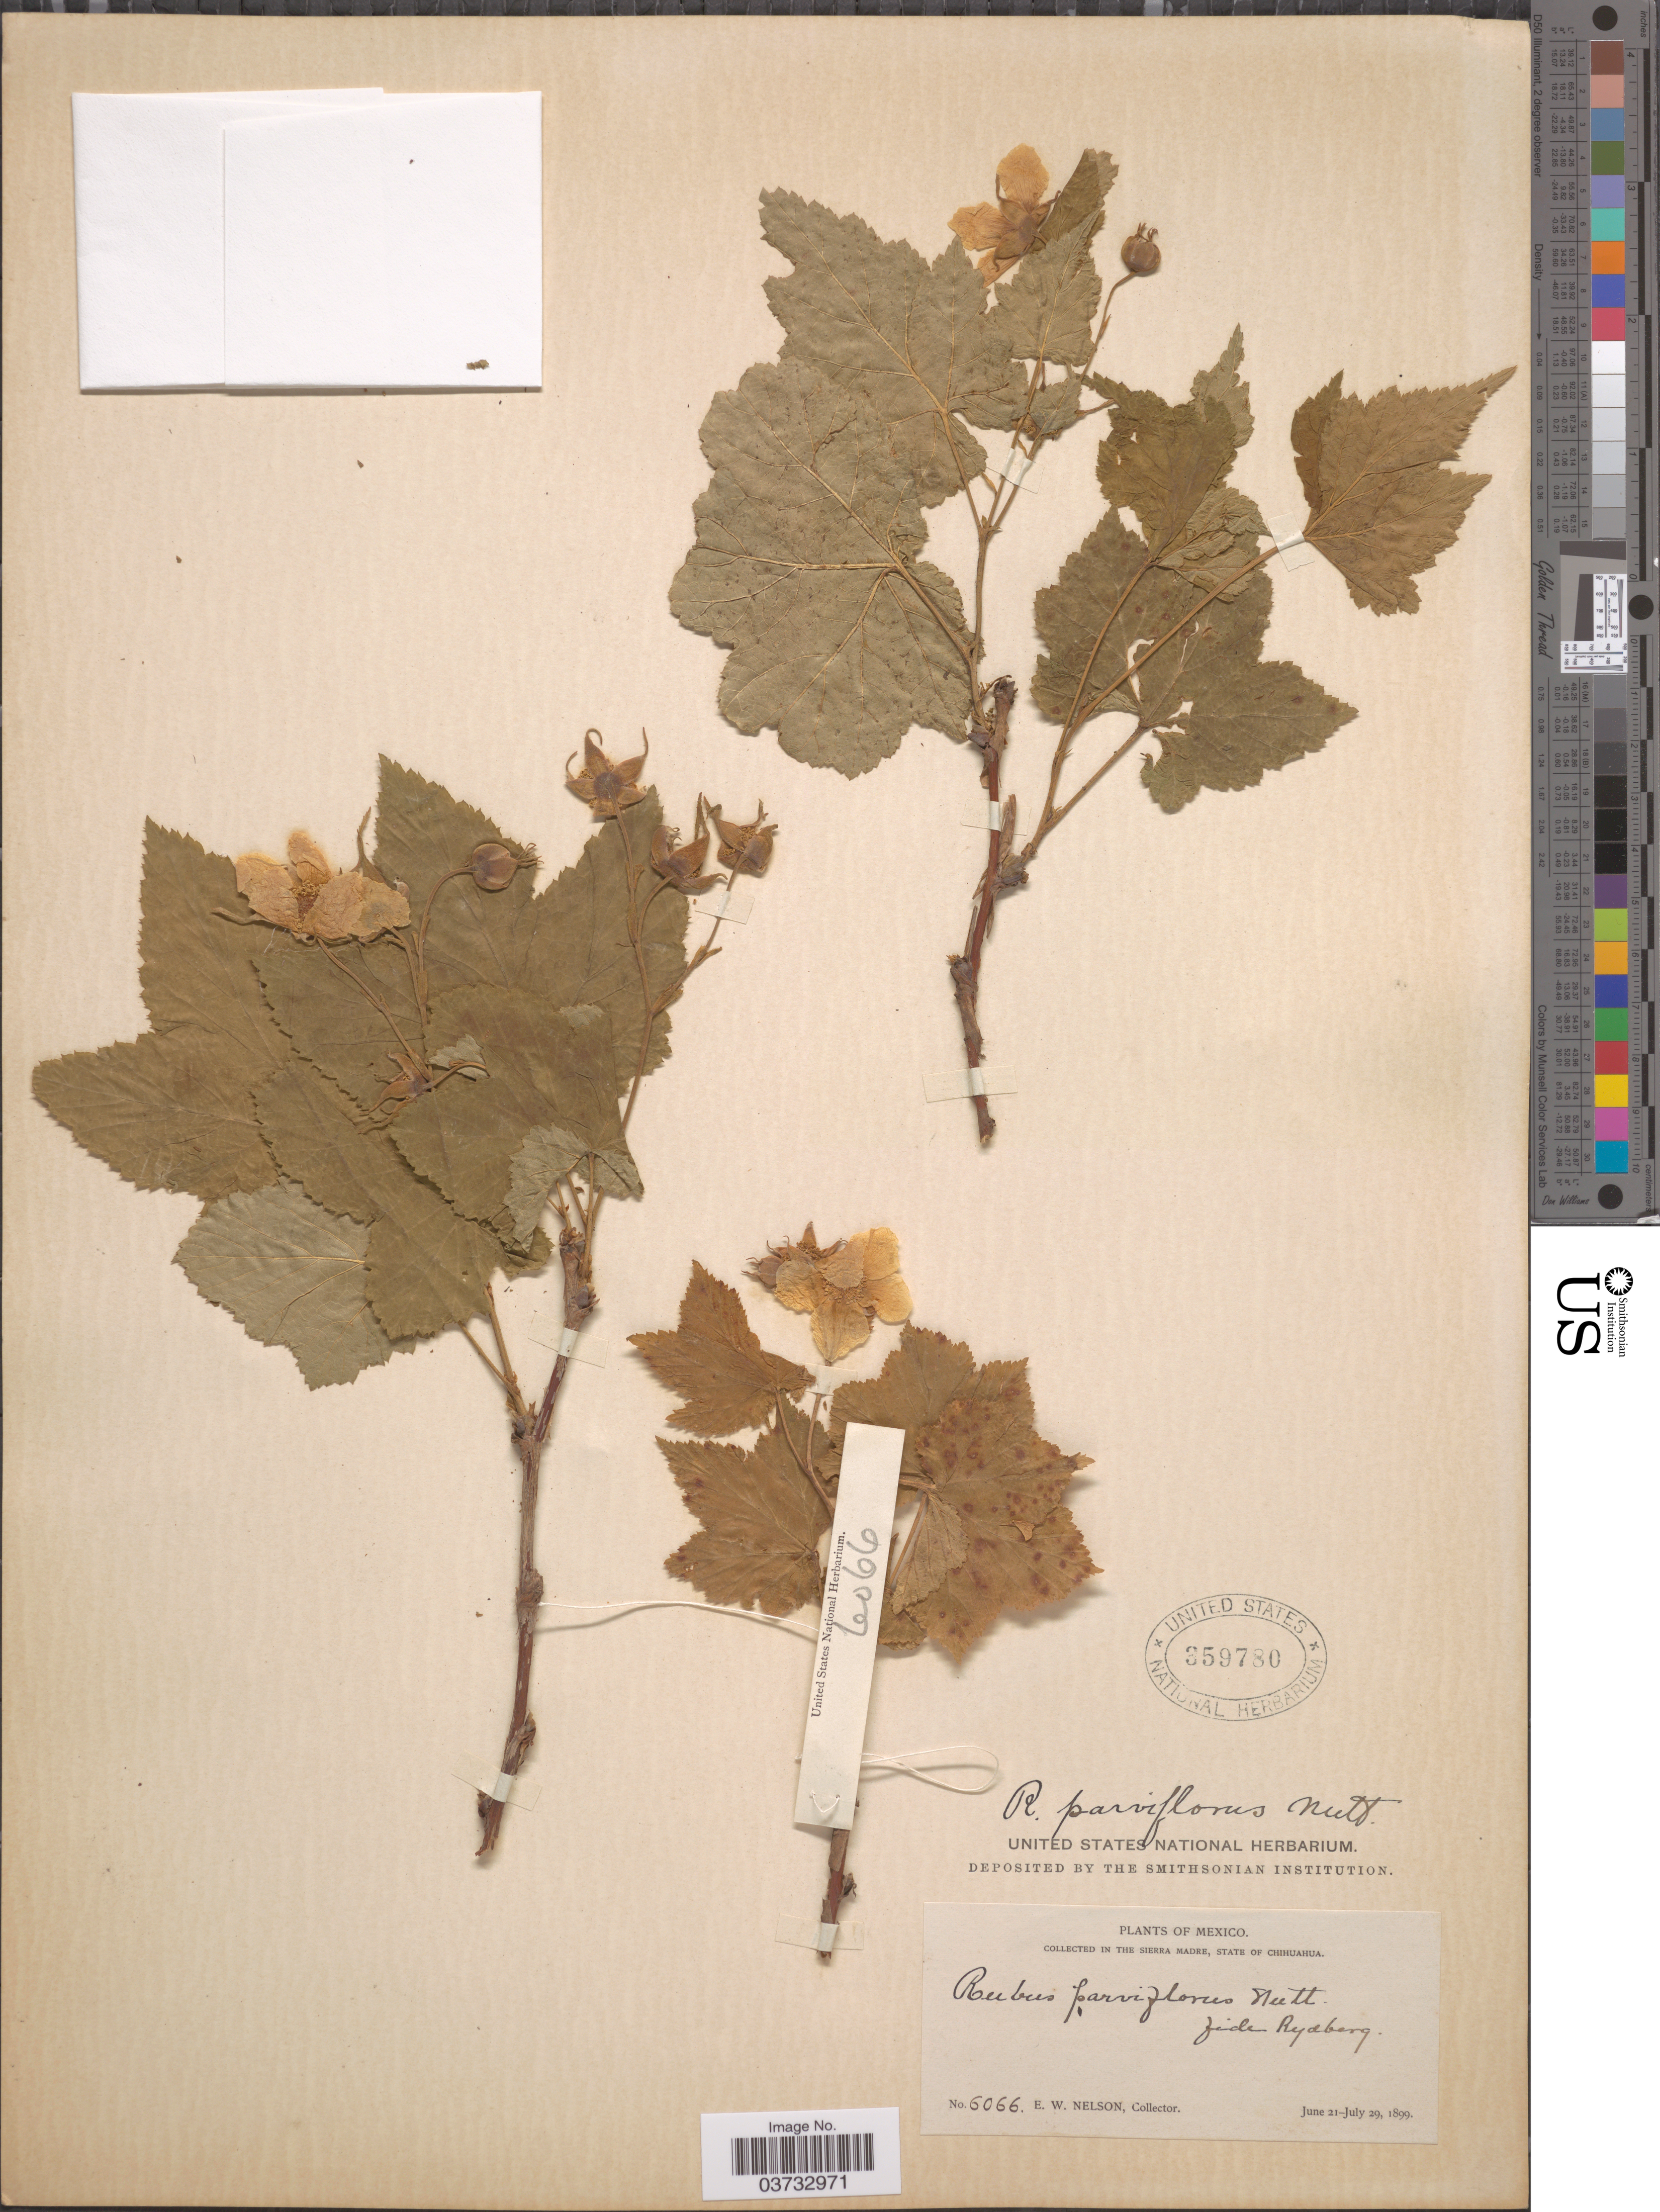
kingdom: Plantae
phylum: Tracheophyta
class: Magnoliopsida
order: Rosales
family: Rosaceae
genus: Rubus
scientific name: Rubus parviflorus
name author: Nutt.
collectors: E. W. Nelson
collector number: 6066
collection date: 1899-06-21/1899-07-29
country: Mexico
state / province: Chihuahua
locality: Sierra Madre.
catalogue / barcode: US 359780